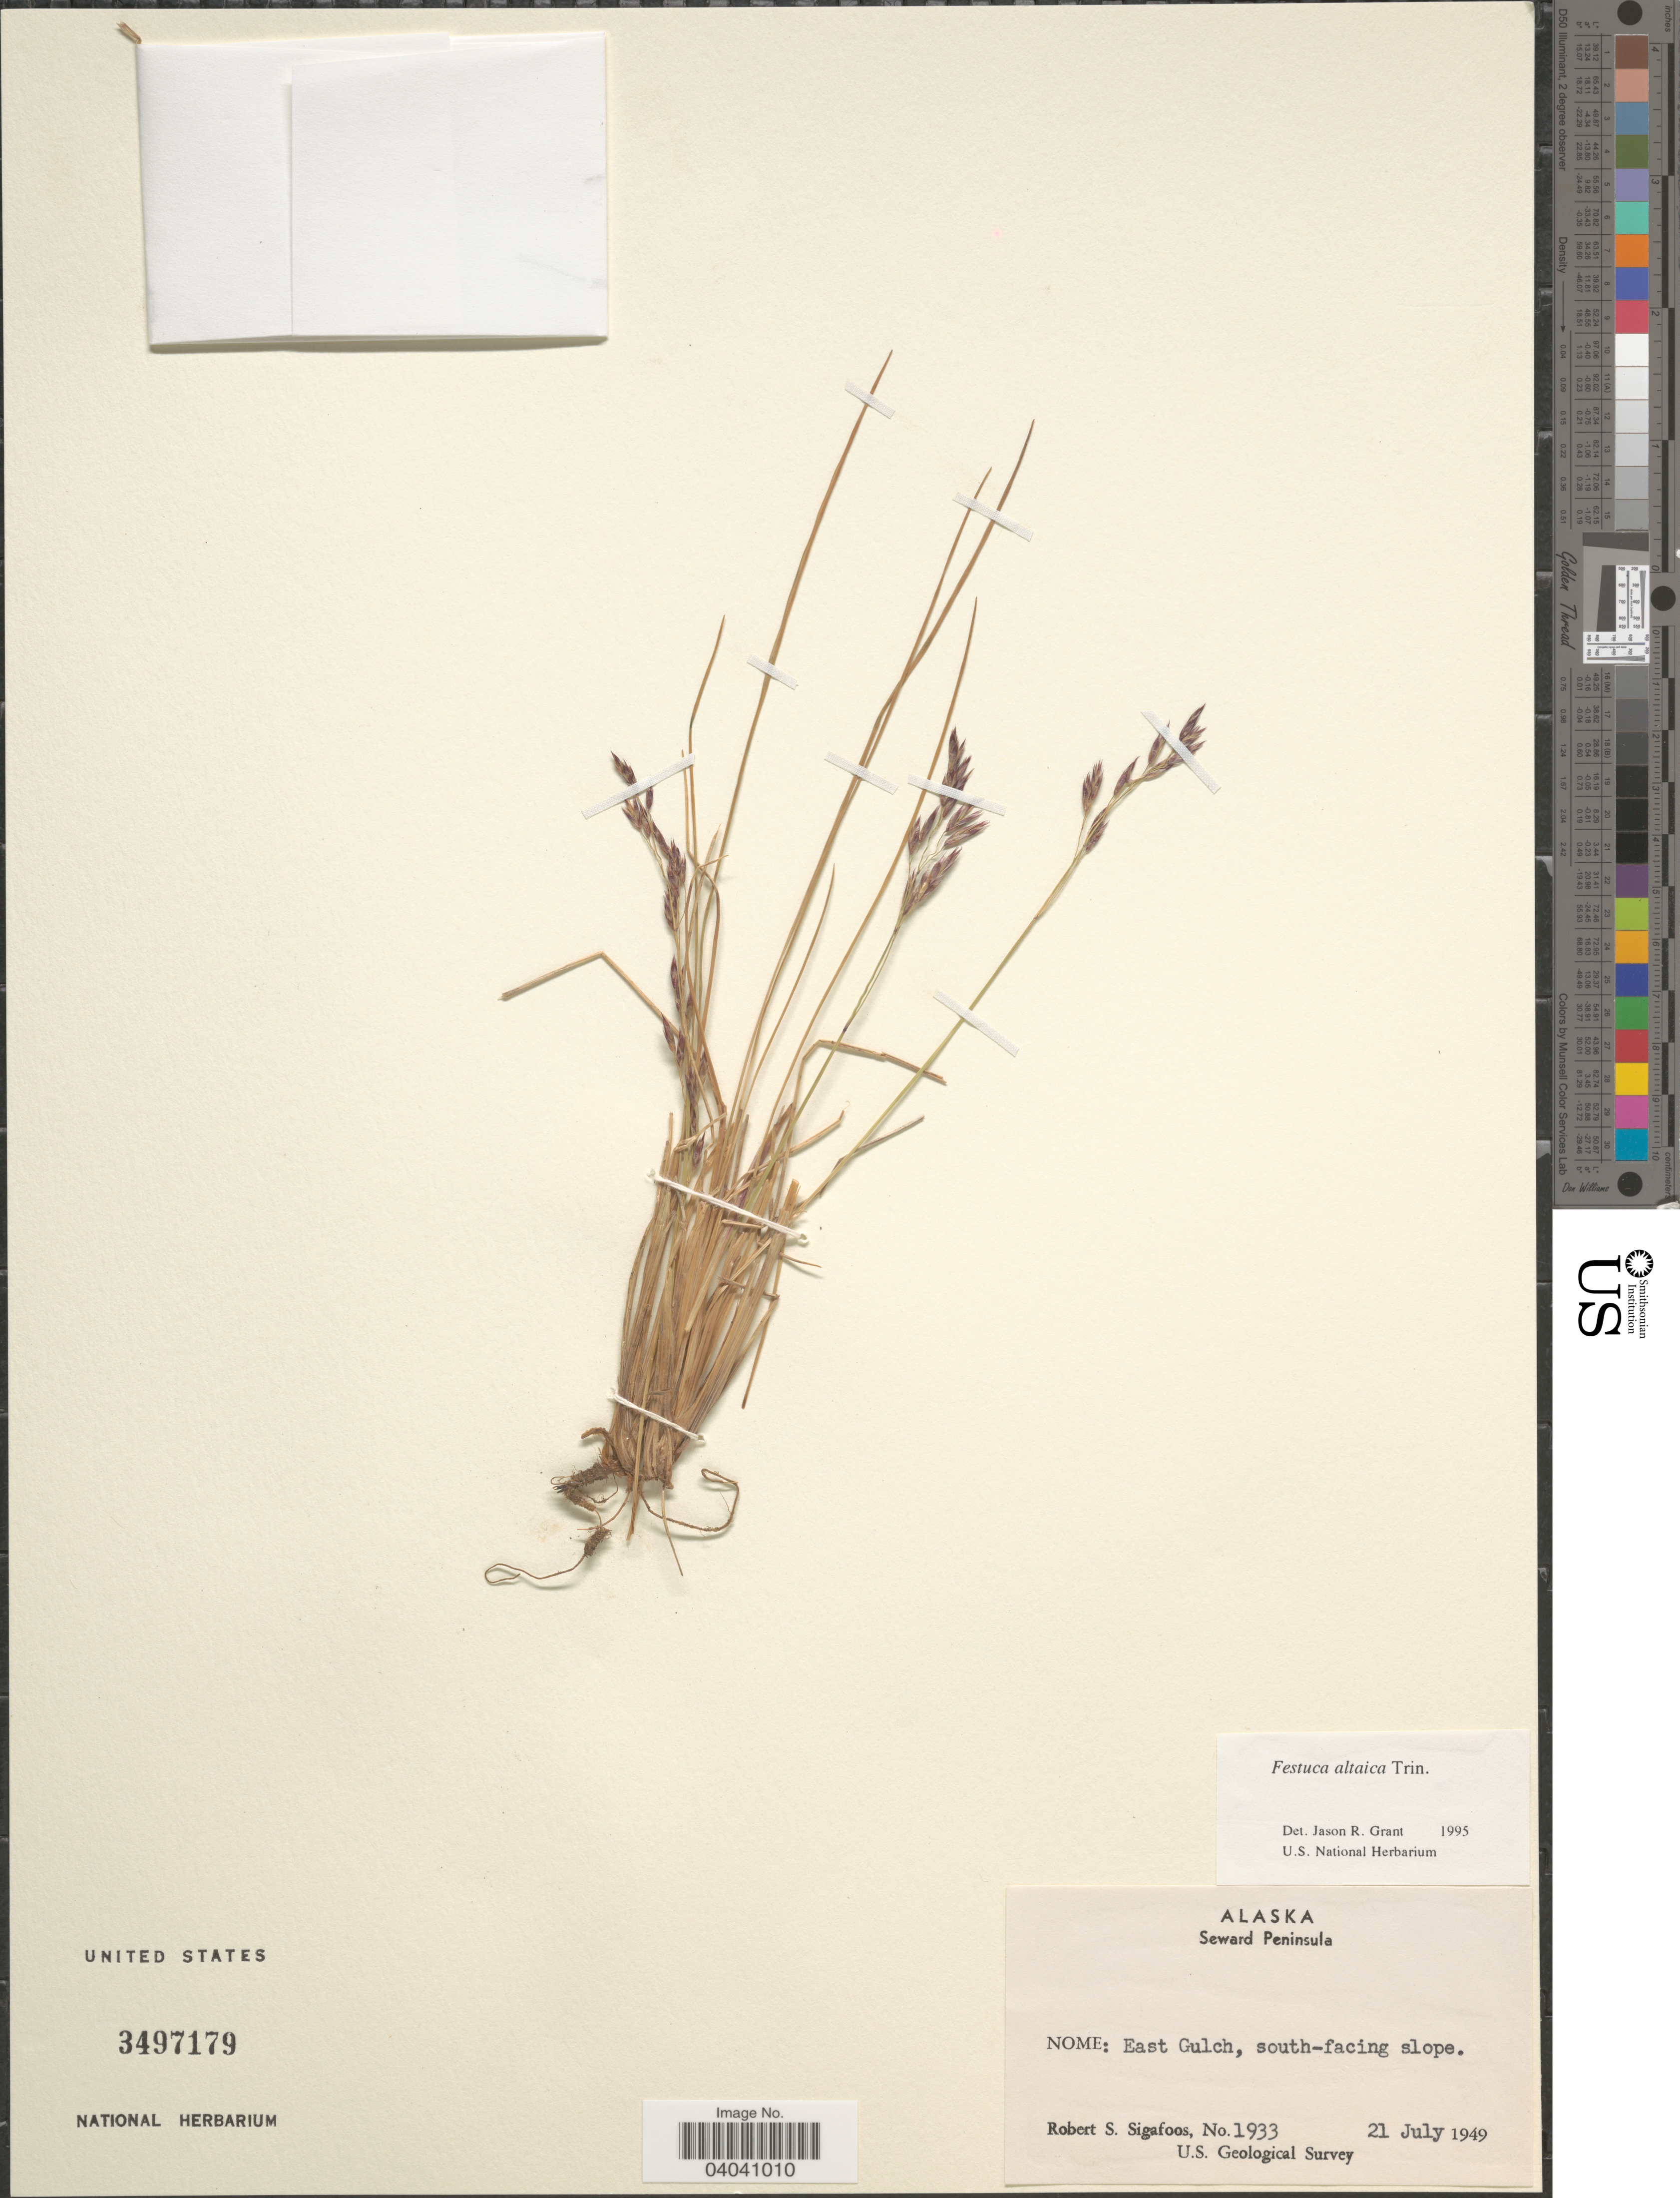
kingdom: Plantae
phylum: Tracheophyta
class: Liliopsida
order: Poales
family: Poaceae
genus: Festuca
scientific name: Festuca altaica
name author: Trin.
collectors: R. Sigafoos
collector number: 1933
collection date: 1949-07-21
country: United States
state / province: Alaska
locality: Seward Peninsula. Nome: East Gulch, south-facing slope.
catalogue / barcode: US 3497179